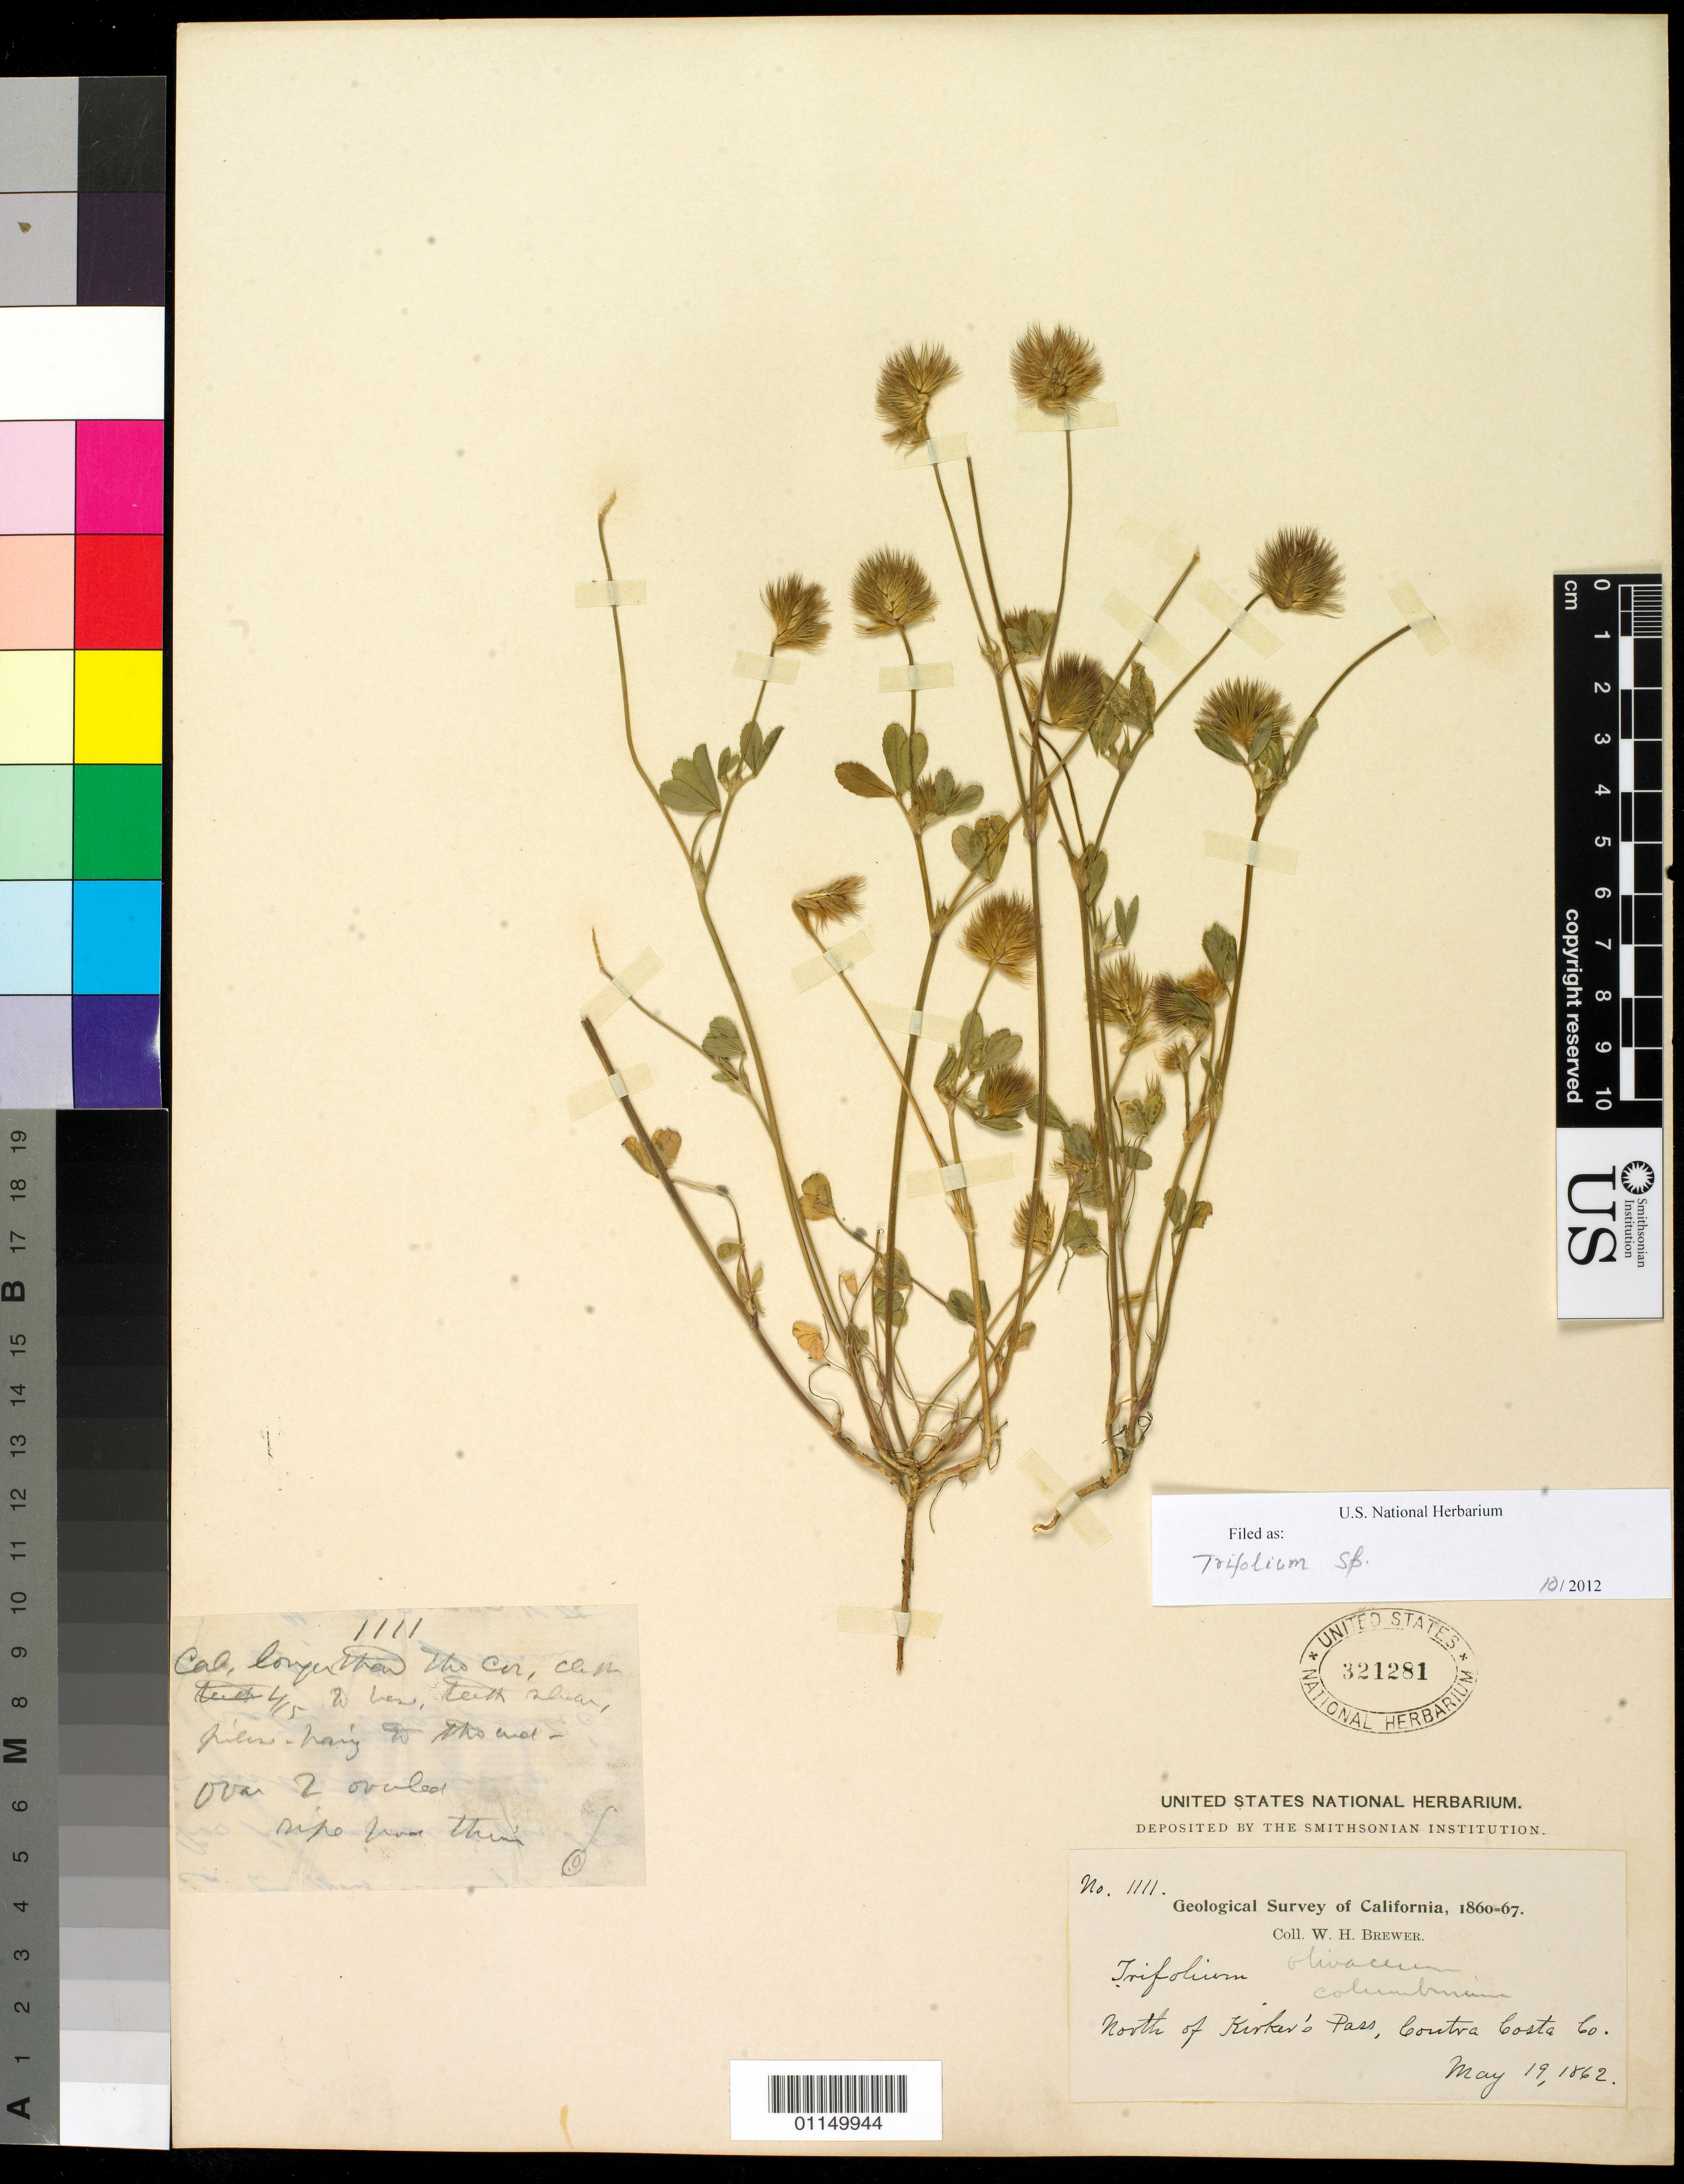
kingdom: Plantae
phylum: Tracheophyta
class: Magnoliopsida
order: Fabales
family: Fabaceae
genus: Trifolium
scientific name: Trifolium sp.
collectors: W. H. Brewer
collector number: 1111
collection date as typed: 19 May 1862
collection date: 1862-05-19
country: United States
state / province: California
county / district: Contra Costa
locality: N of Kirker's Pass.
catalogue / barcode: US 321281